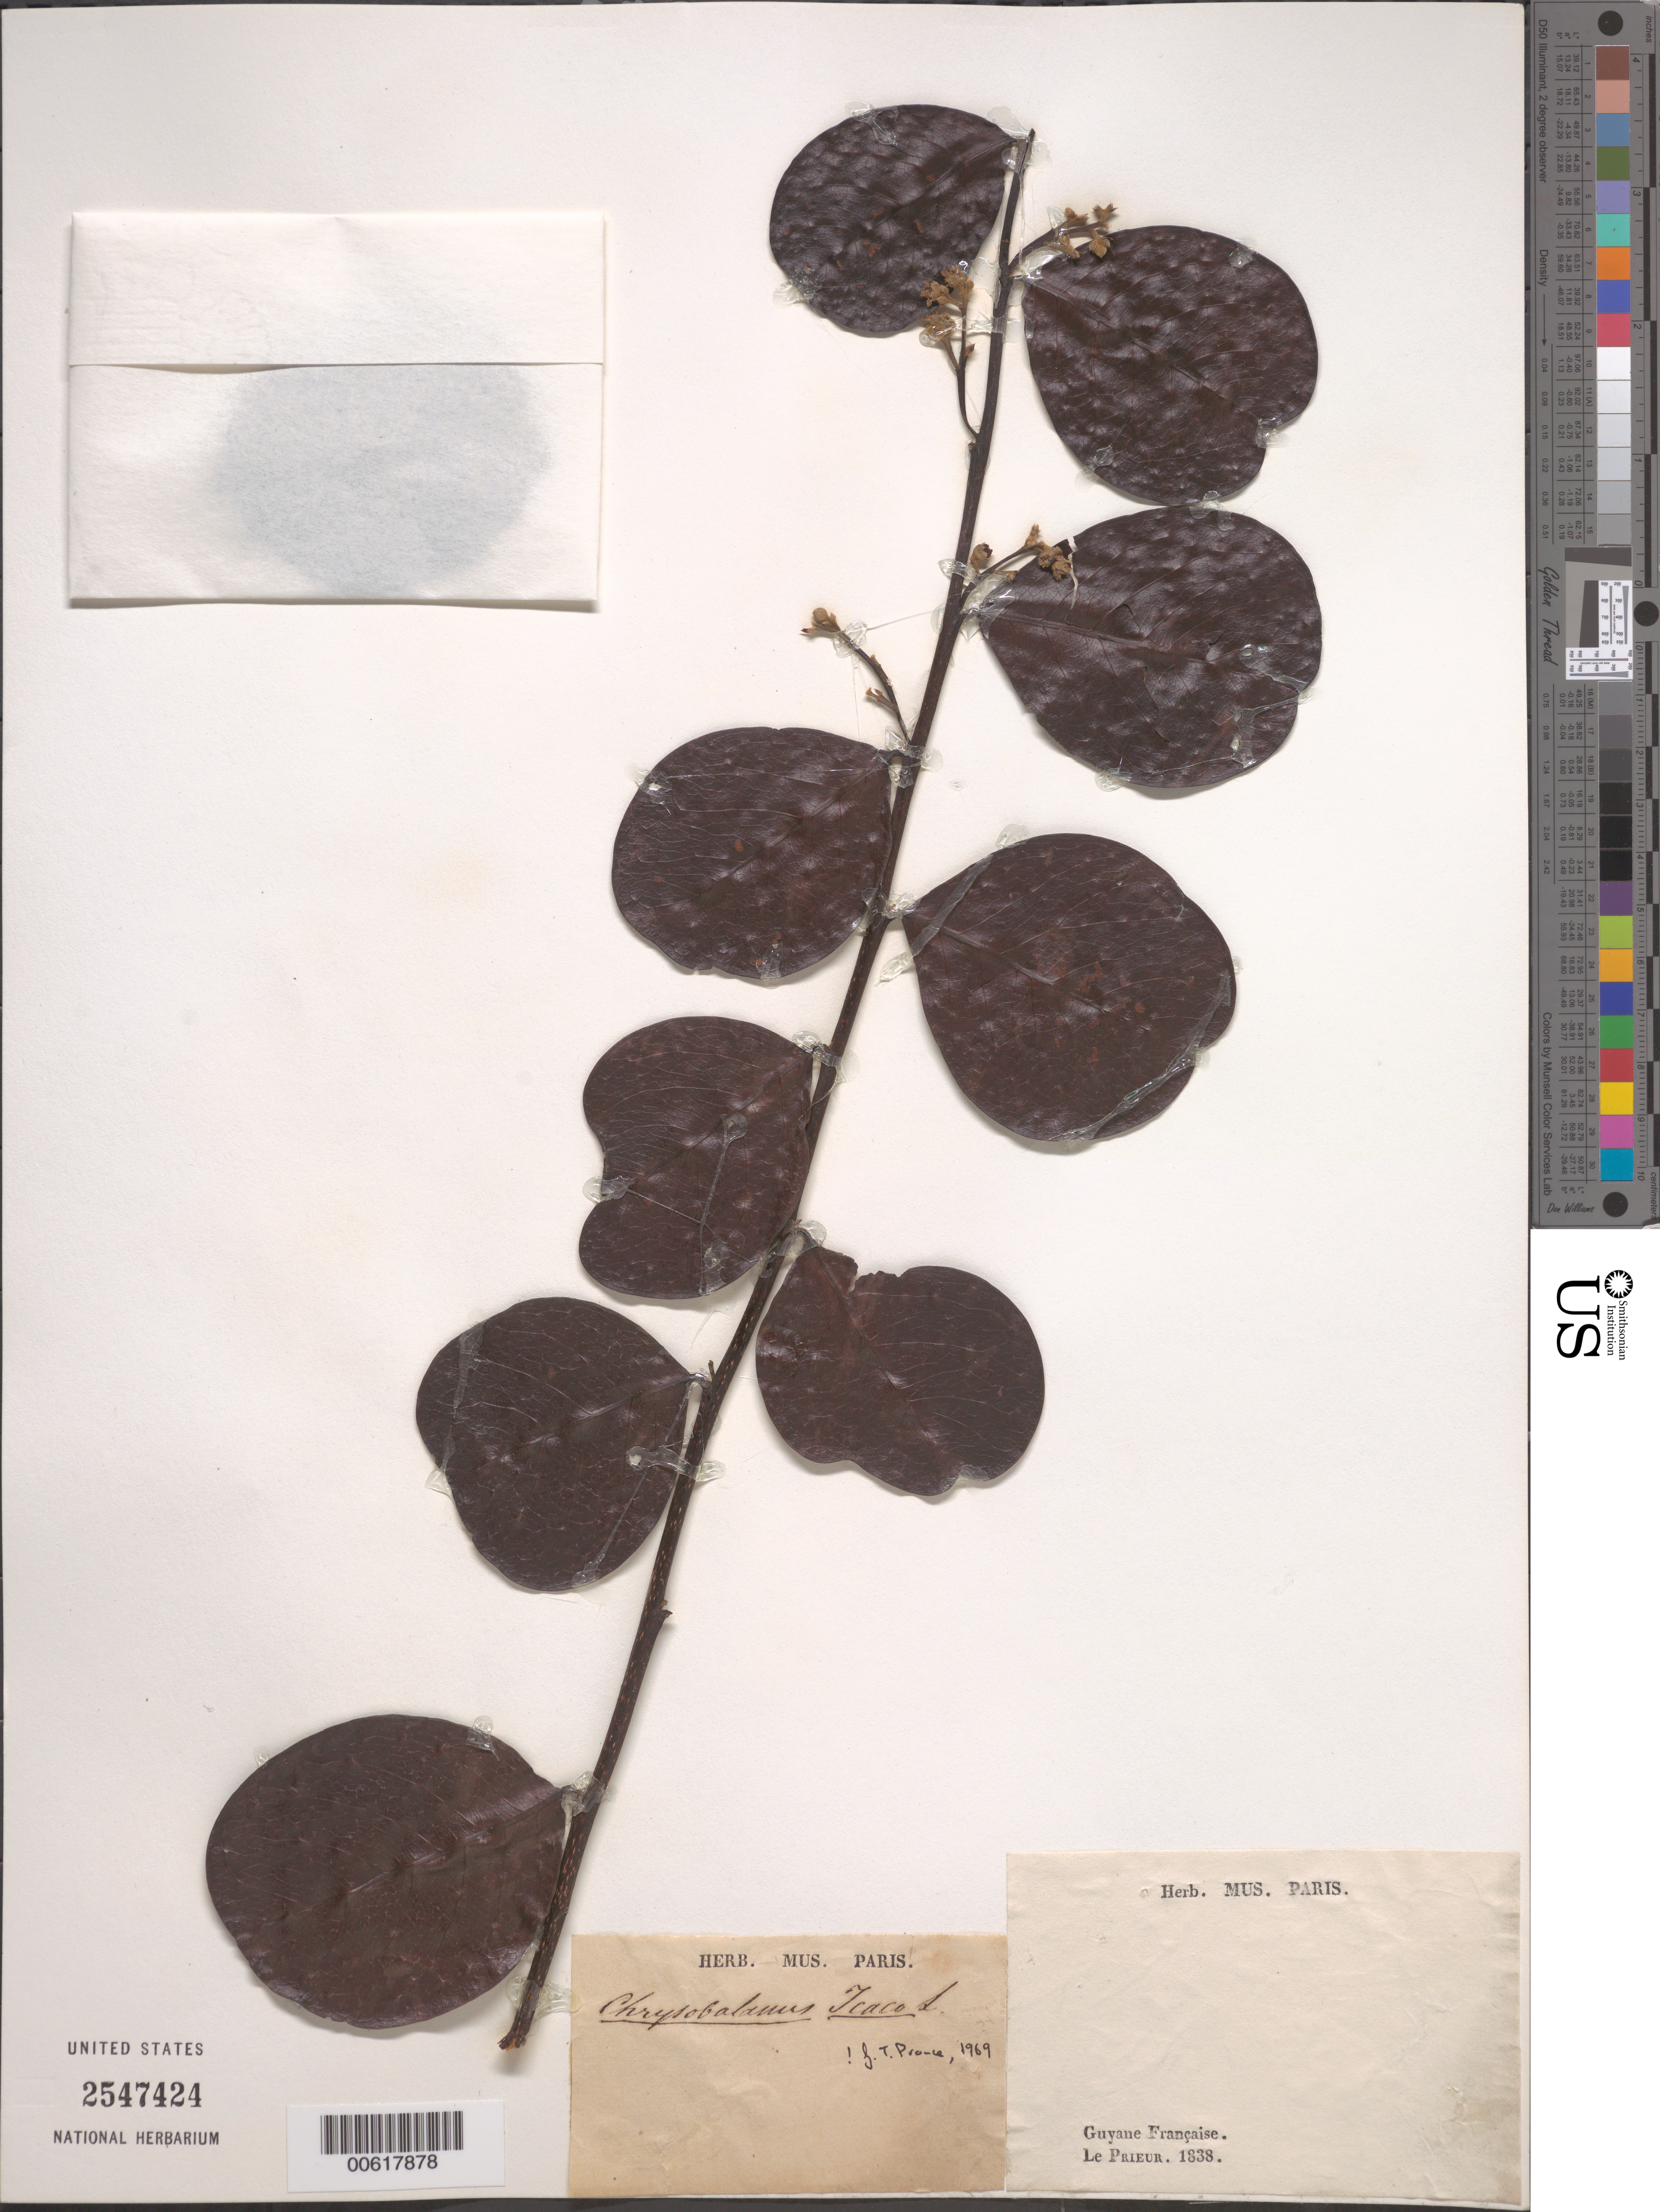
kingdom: Plantae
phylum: Tracheophyta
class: Magnoliopsida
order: Malpighiales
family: Chrysobalanaceae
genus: Chrysobalanus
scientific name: Chrysobalanus icaco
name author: L.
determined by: Prance, G. T.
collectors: F. M. R. Leprieur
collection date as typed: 1838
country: French Guiana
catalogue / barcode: US 2547424